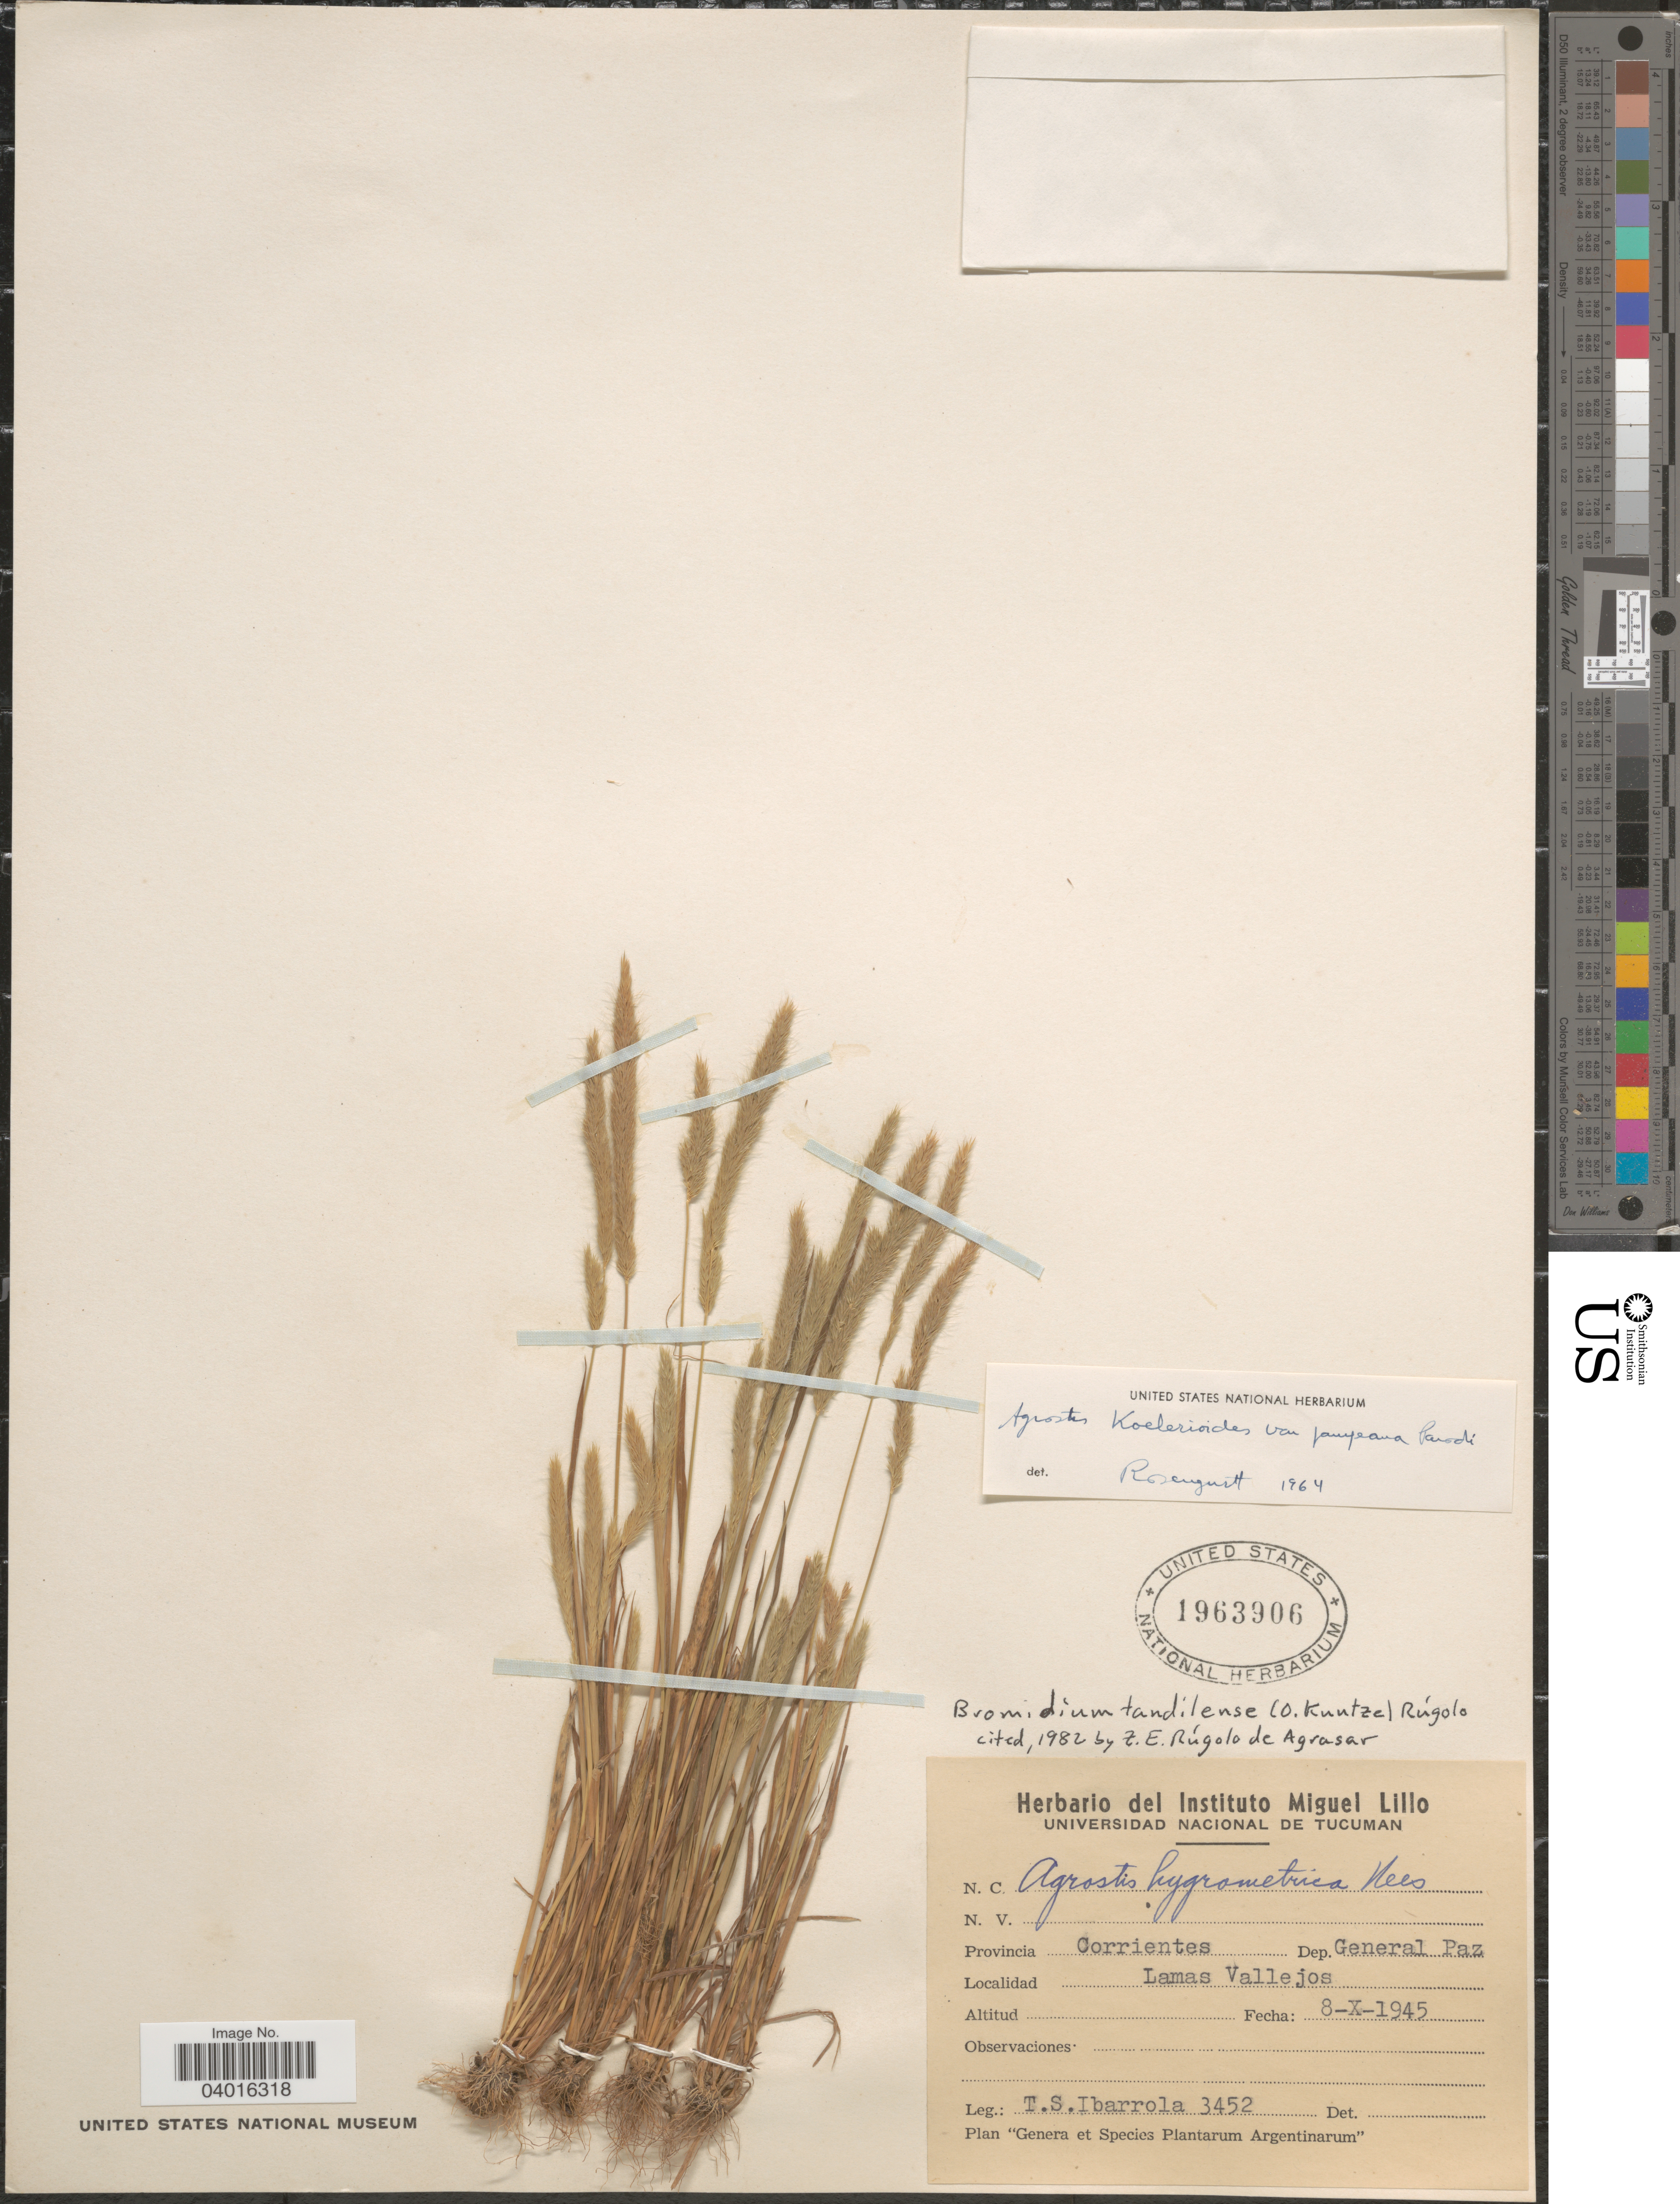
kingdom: Plantae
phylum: Tracheophyta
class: Liliopsida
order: Poales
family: Poaceae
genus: Bromidium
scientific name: Bromidium tandilense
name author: (Kuntze) Rúgolo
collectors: T. Ibarrola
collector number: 3452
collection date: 1945-10-08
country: Argentina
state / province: Corrientes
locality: Dep. General Paz. Lamas Vallejos.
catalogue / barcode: US 1963906